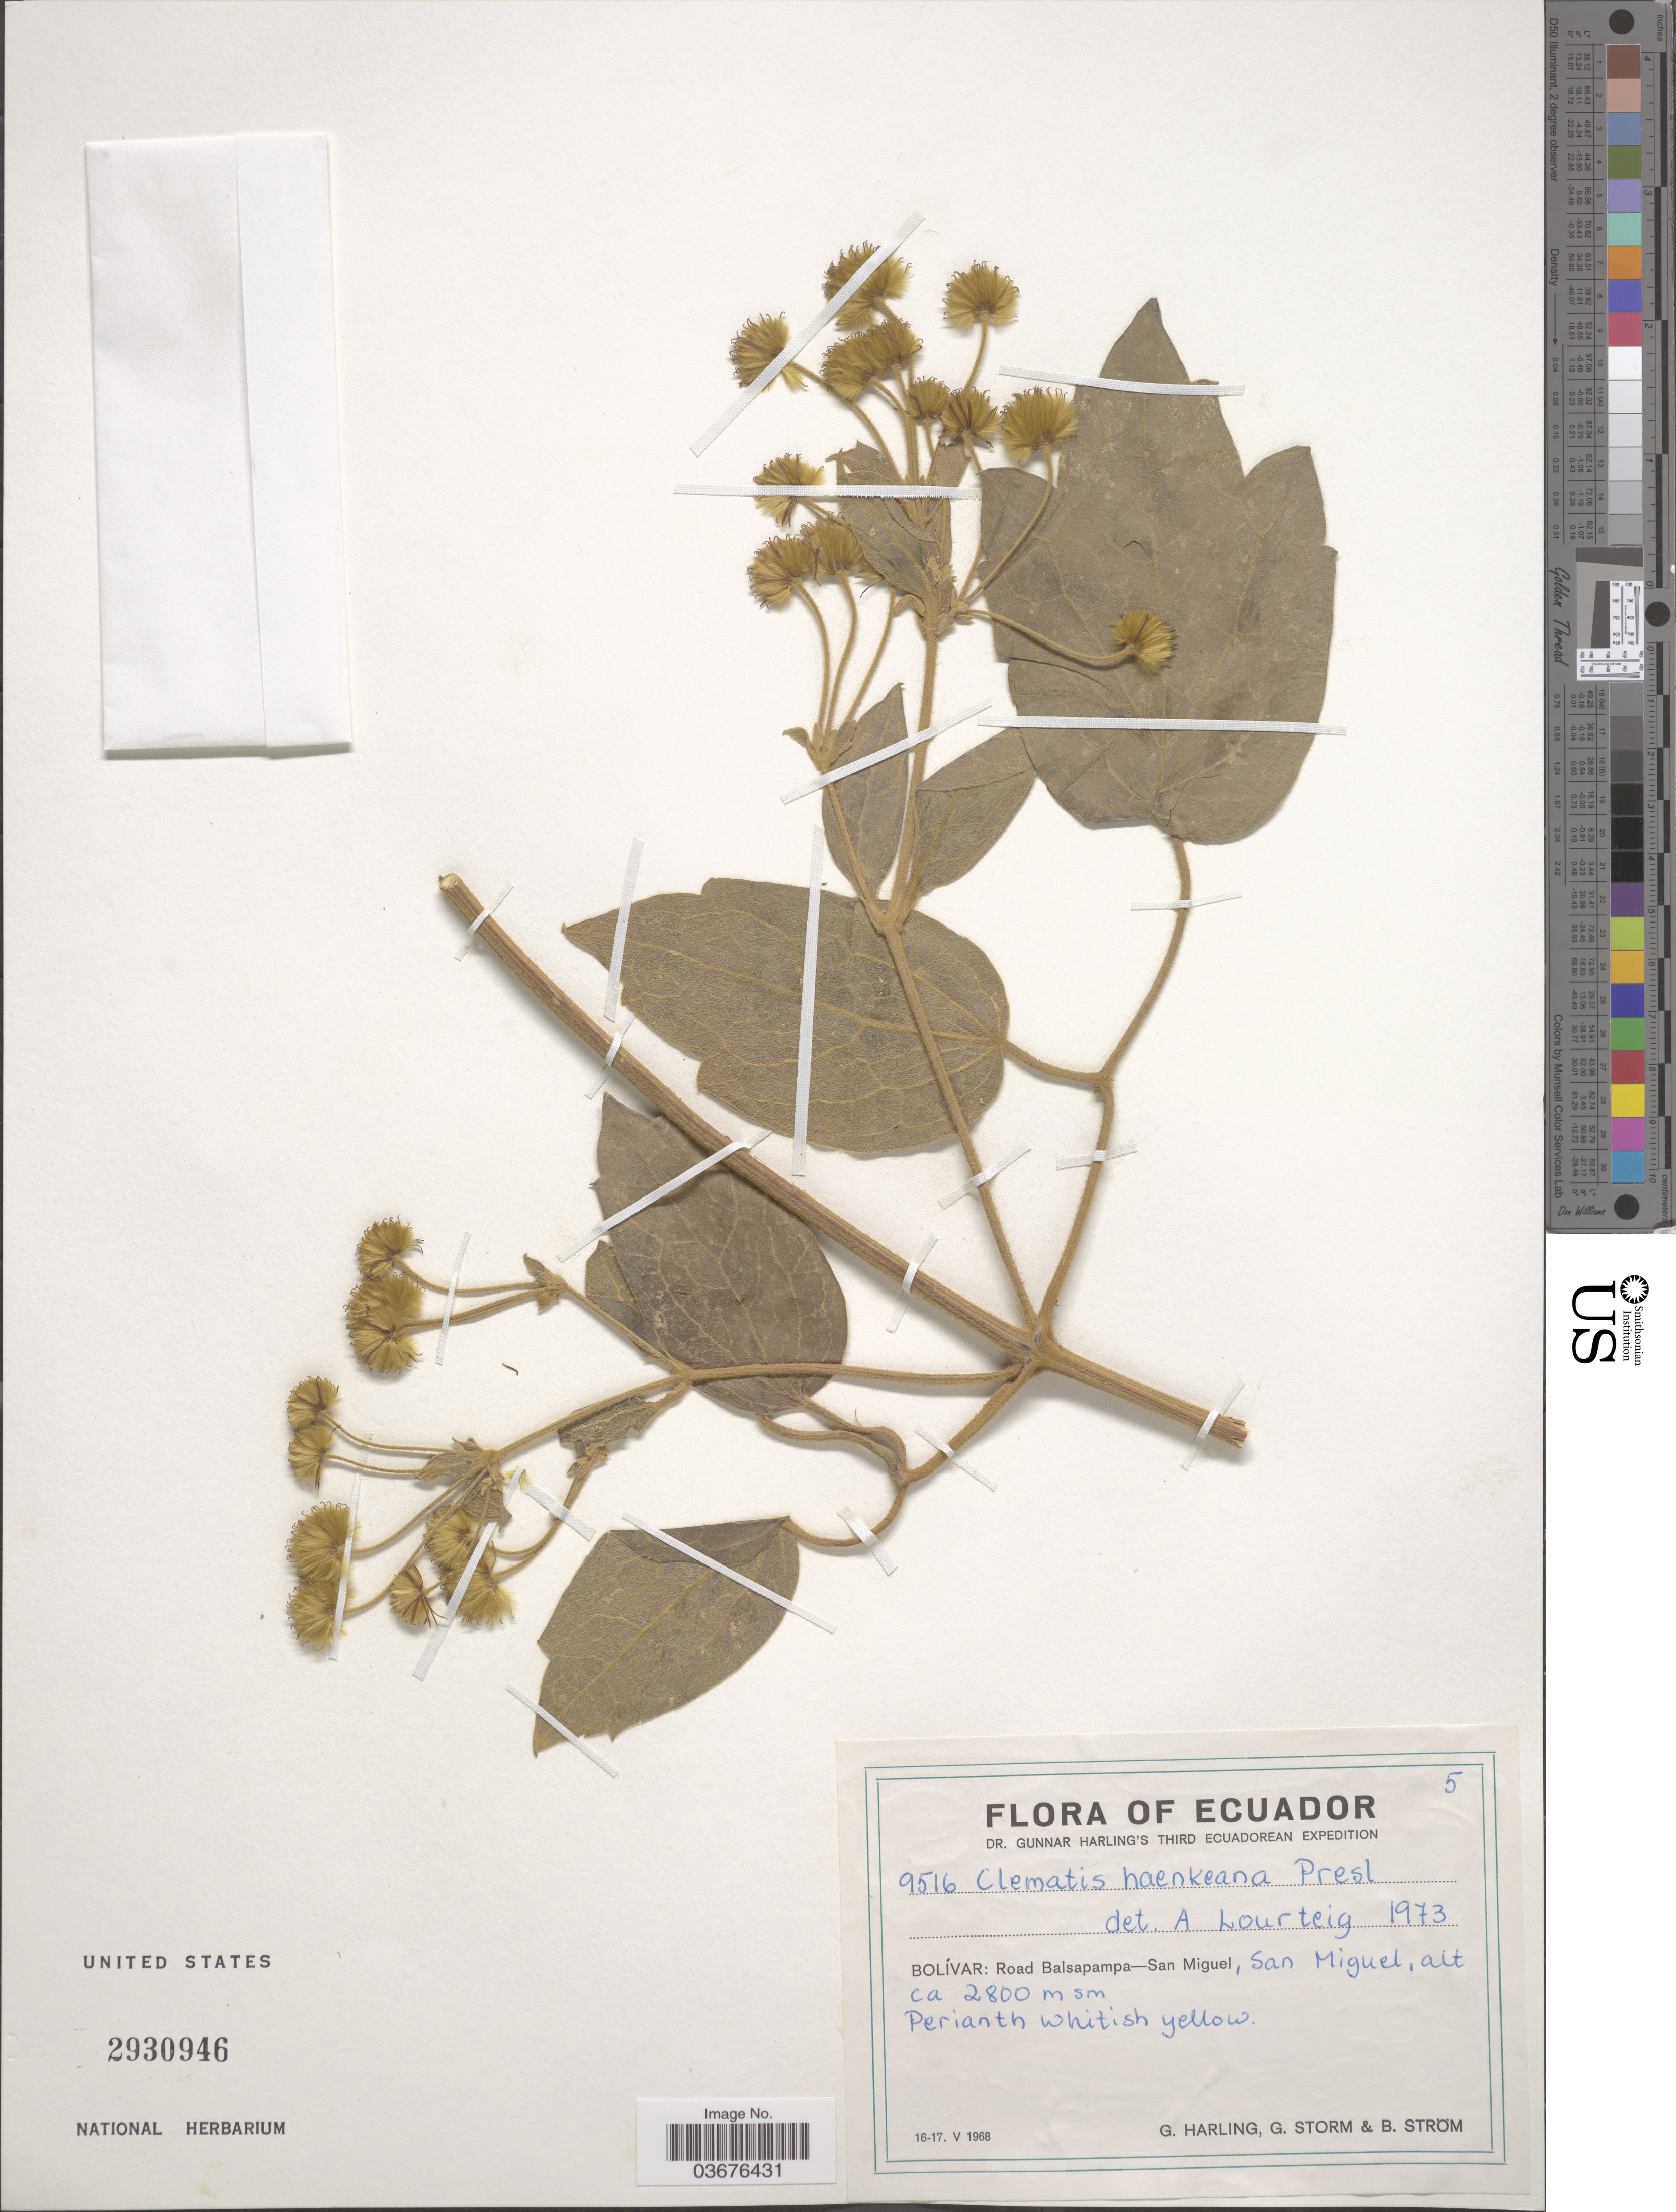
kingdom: Plantae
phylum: Tracheophyta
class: Magnoliopsida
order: Ranunculales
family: Ranunculaceae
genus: Clematis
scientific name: Clematis haenkeana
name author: C. Presl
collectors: G. Harling, G. Storm & B. Ström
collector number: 9516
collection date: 1968-05-16/1968-05-17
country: Ecuador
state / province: Bolívar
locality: Road Balsapampa-San Miguel, San Miguel.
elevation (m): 2800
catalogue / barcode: US 2930946